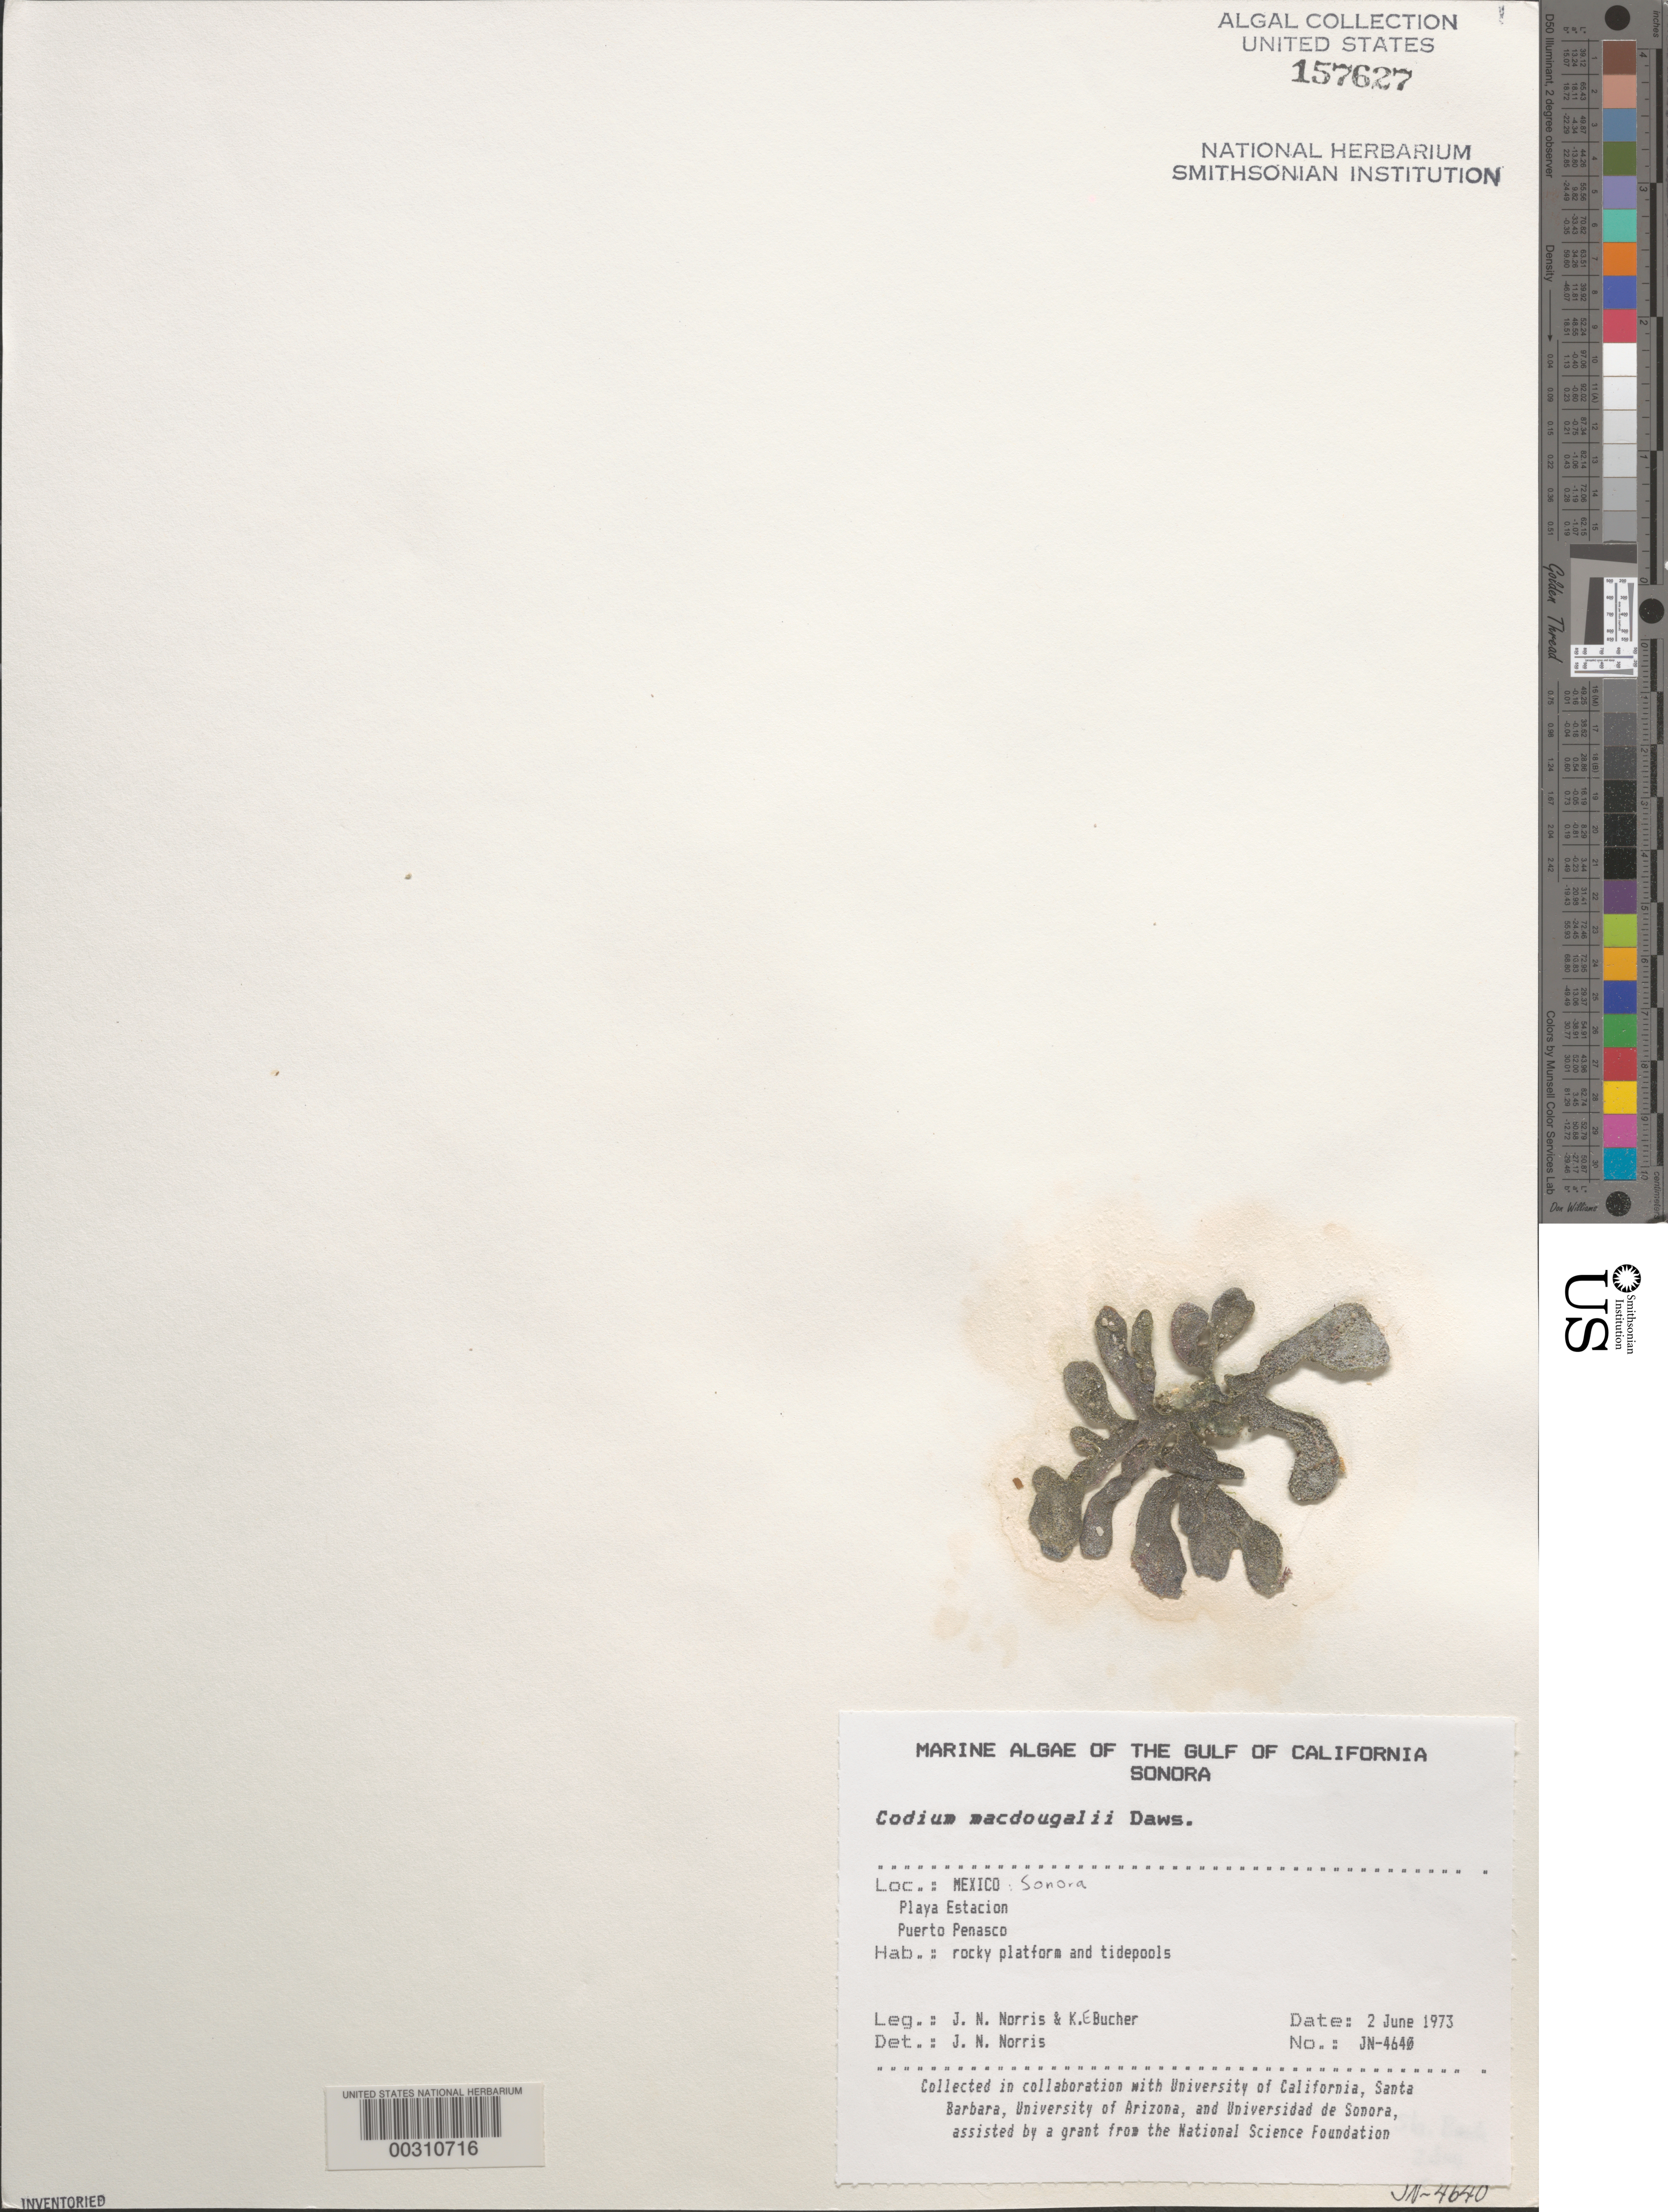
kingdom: Plantae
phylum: Chlorophyta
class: Ulvophyceae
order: Bryopsidales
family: Codiaceae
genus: Codium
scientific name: Codium brandegeei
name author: Setch. & N.L. Gardner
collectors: J. N. Norris & K. E. Bucher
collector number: JN-4640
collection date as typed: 02 Jun 1973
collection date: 1973-06-02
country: Mexico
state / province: Sonora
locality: Playa Estacion, Puerto Penasco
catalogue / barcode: US 157627